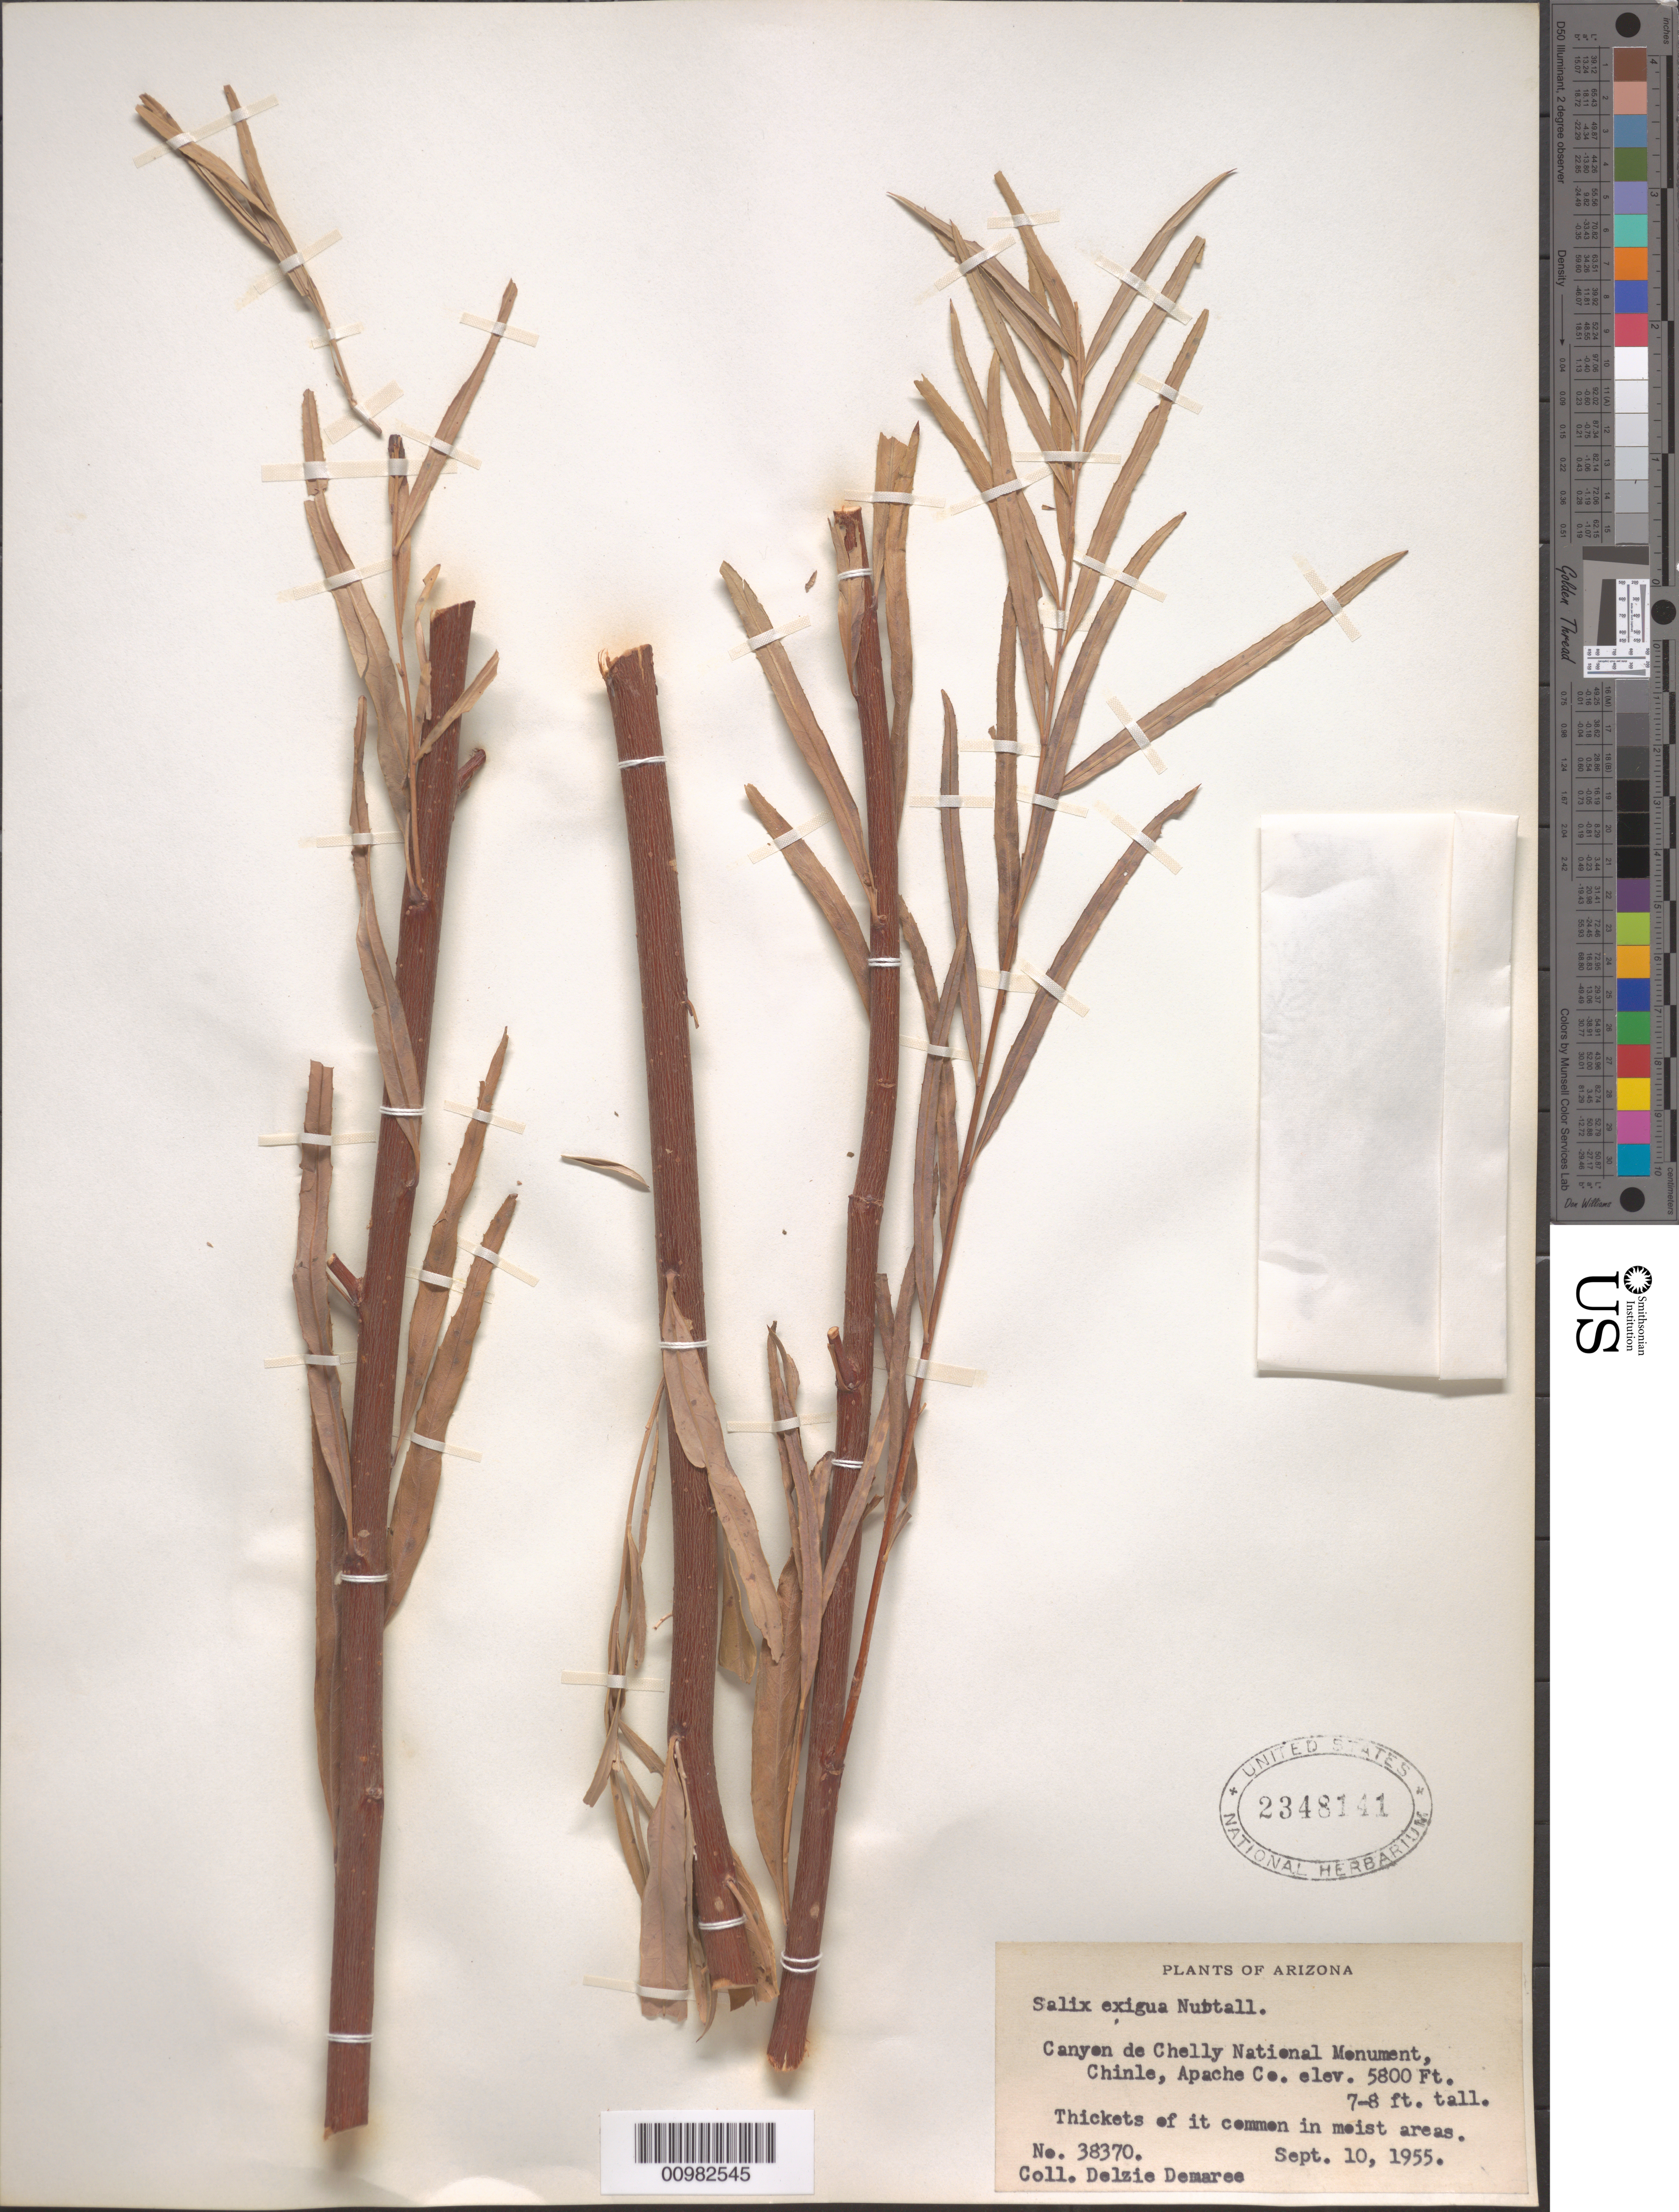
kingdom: Plantae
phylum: Tracheophyta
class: Magnoliopsida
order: Malpighiales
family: Salicaceae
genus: Salix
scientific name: Salix exigua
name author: Nutt.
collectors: D. Demaree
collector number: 38370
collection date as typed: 10 Sep 1955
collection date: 1955-09-10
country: United States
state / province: Arizona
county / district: Apache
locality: Canyon de Chelly National Monument, Chinle. Thickets of it common in moist areas.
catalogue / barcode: US 2348141